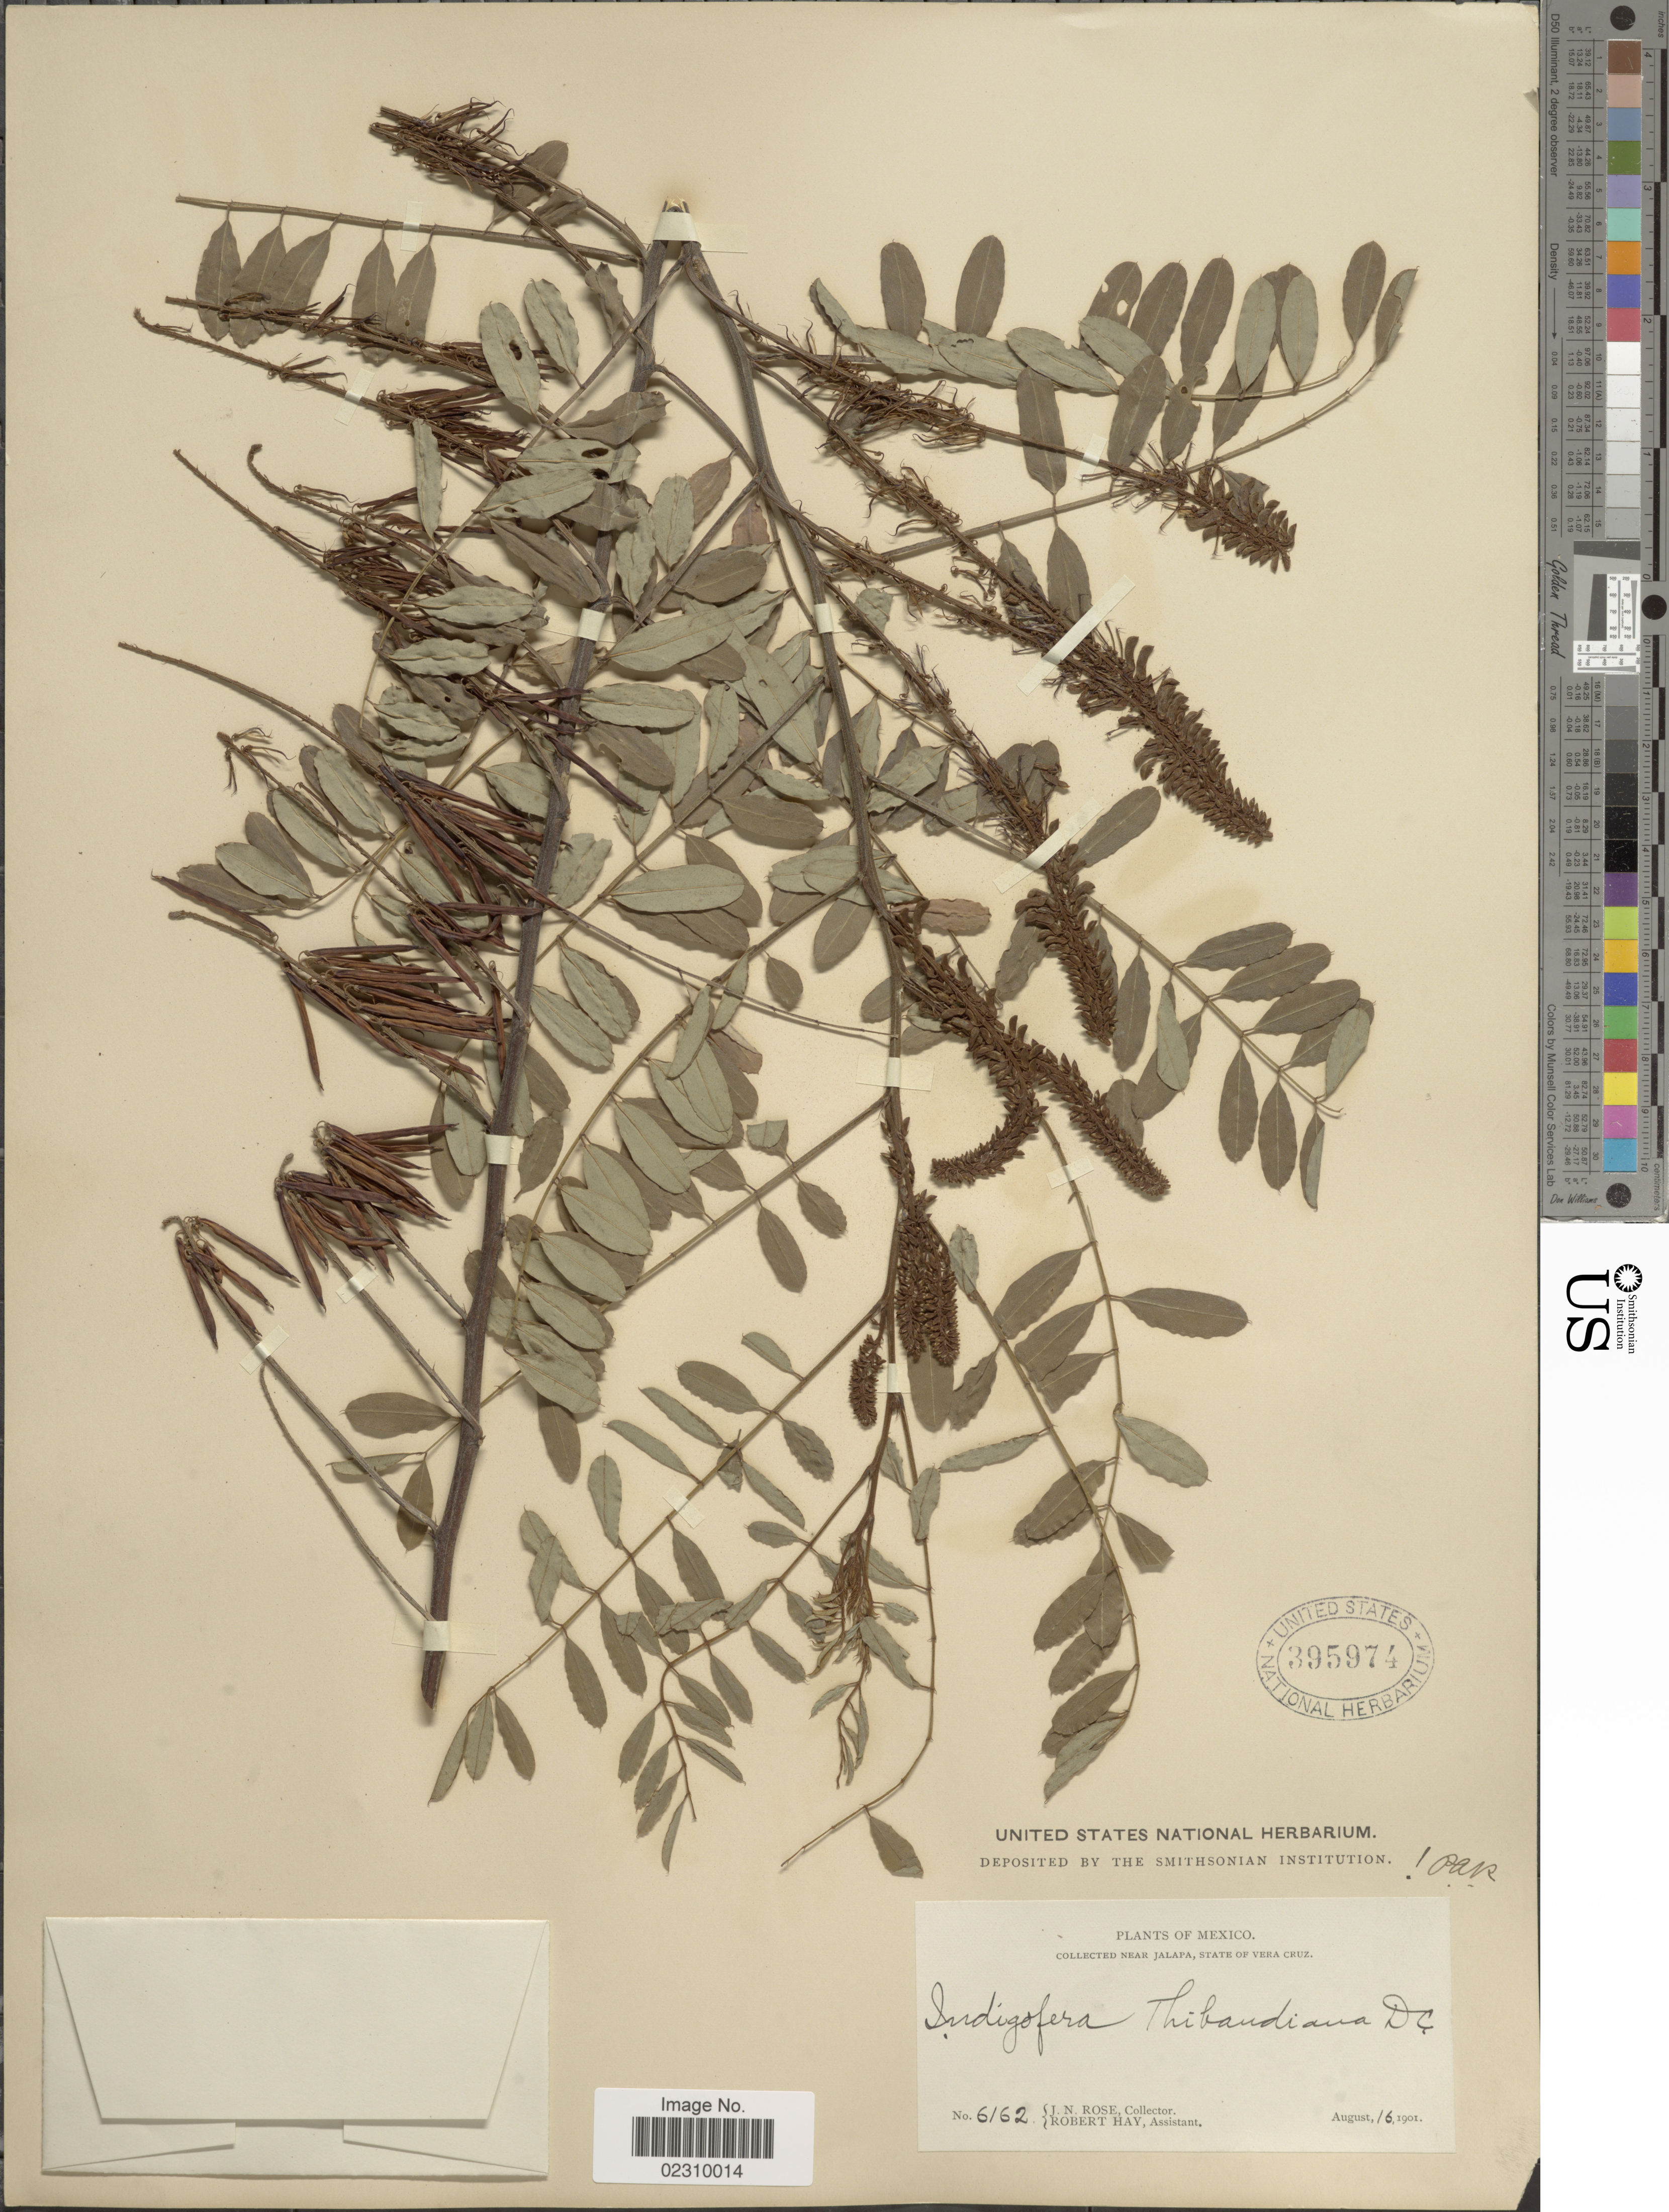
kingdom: Plantae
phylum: Tracheophyta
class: Magnoliopsida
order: Fabales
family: Fabaceae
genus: Indigofera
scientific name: Indigofera thibaudiana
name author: DC.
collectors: J. N. Rose & R. H. Hay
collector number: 6162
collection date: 1901-08-16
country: Mexico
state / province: Veracruz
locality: Near Jalapa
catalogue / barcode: US 395974